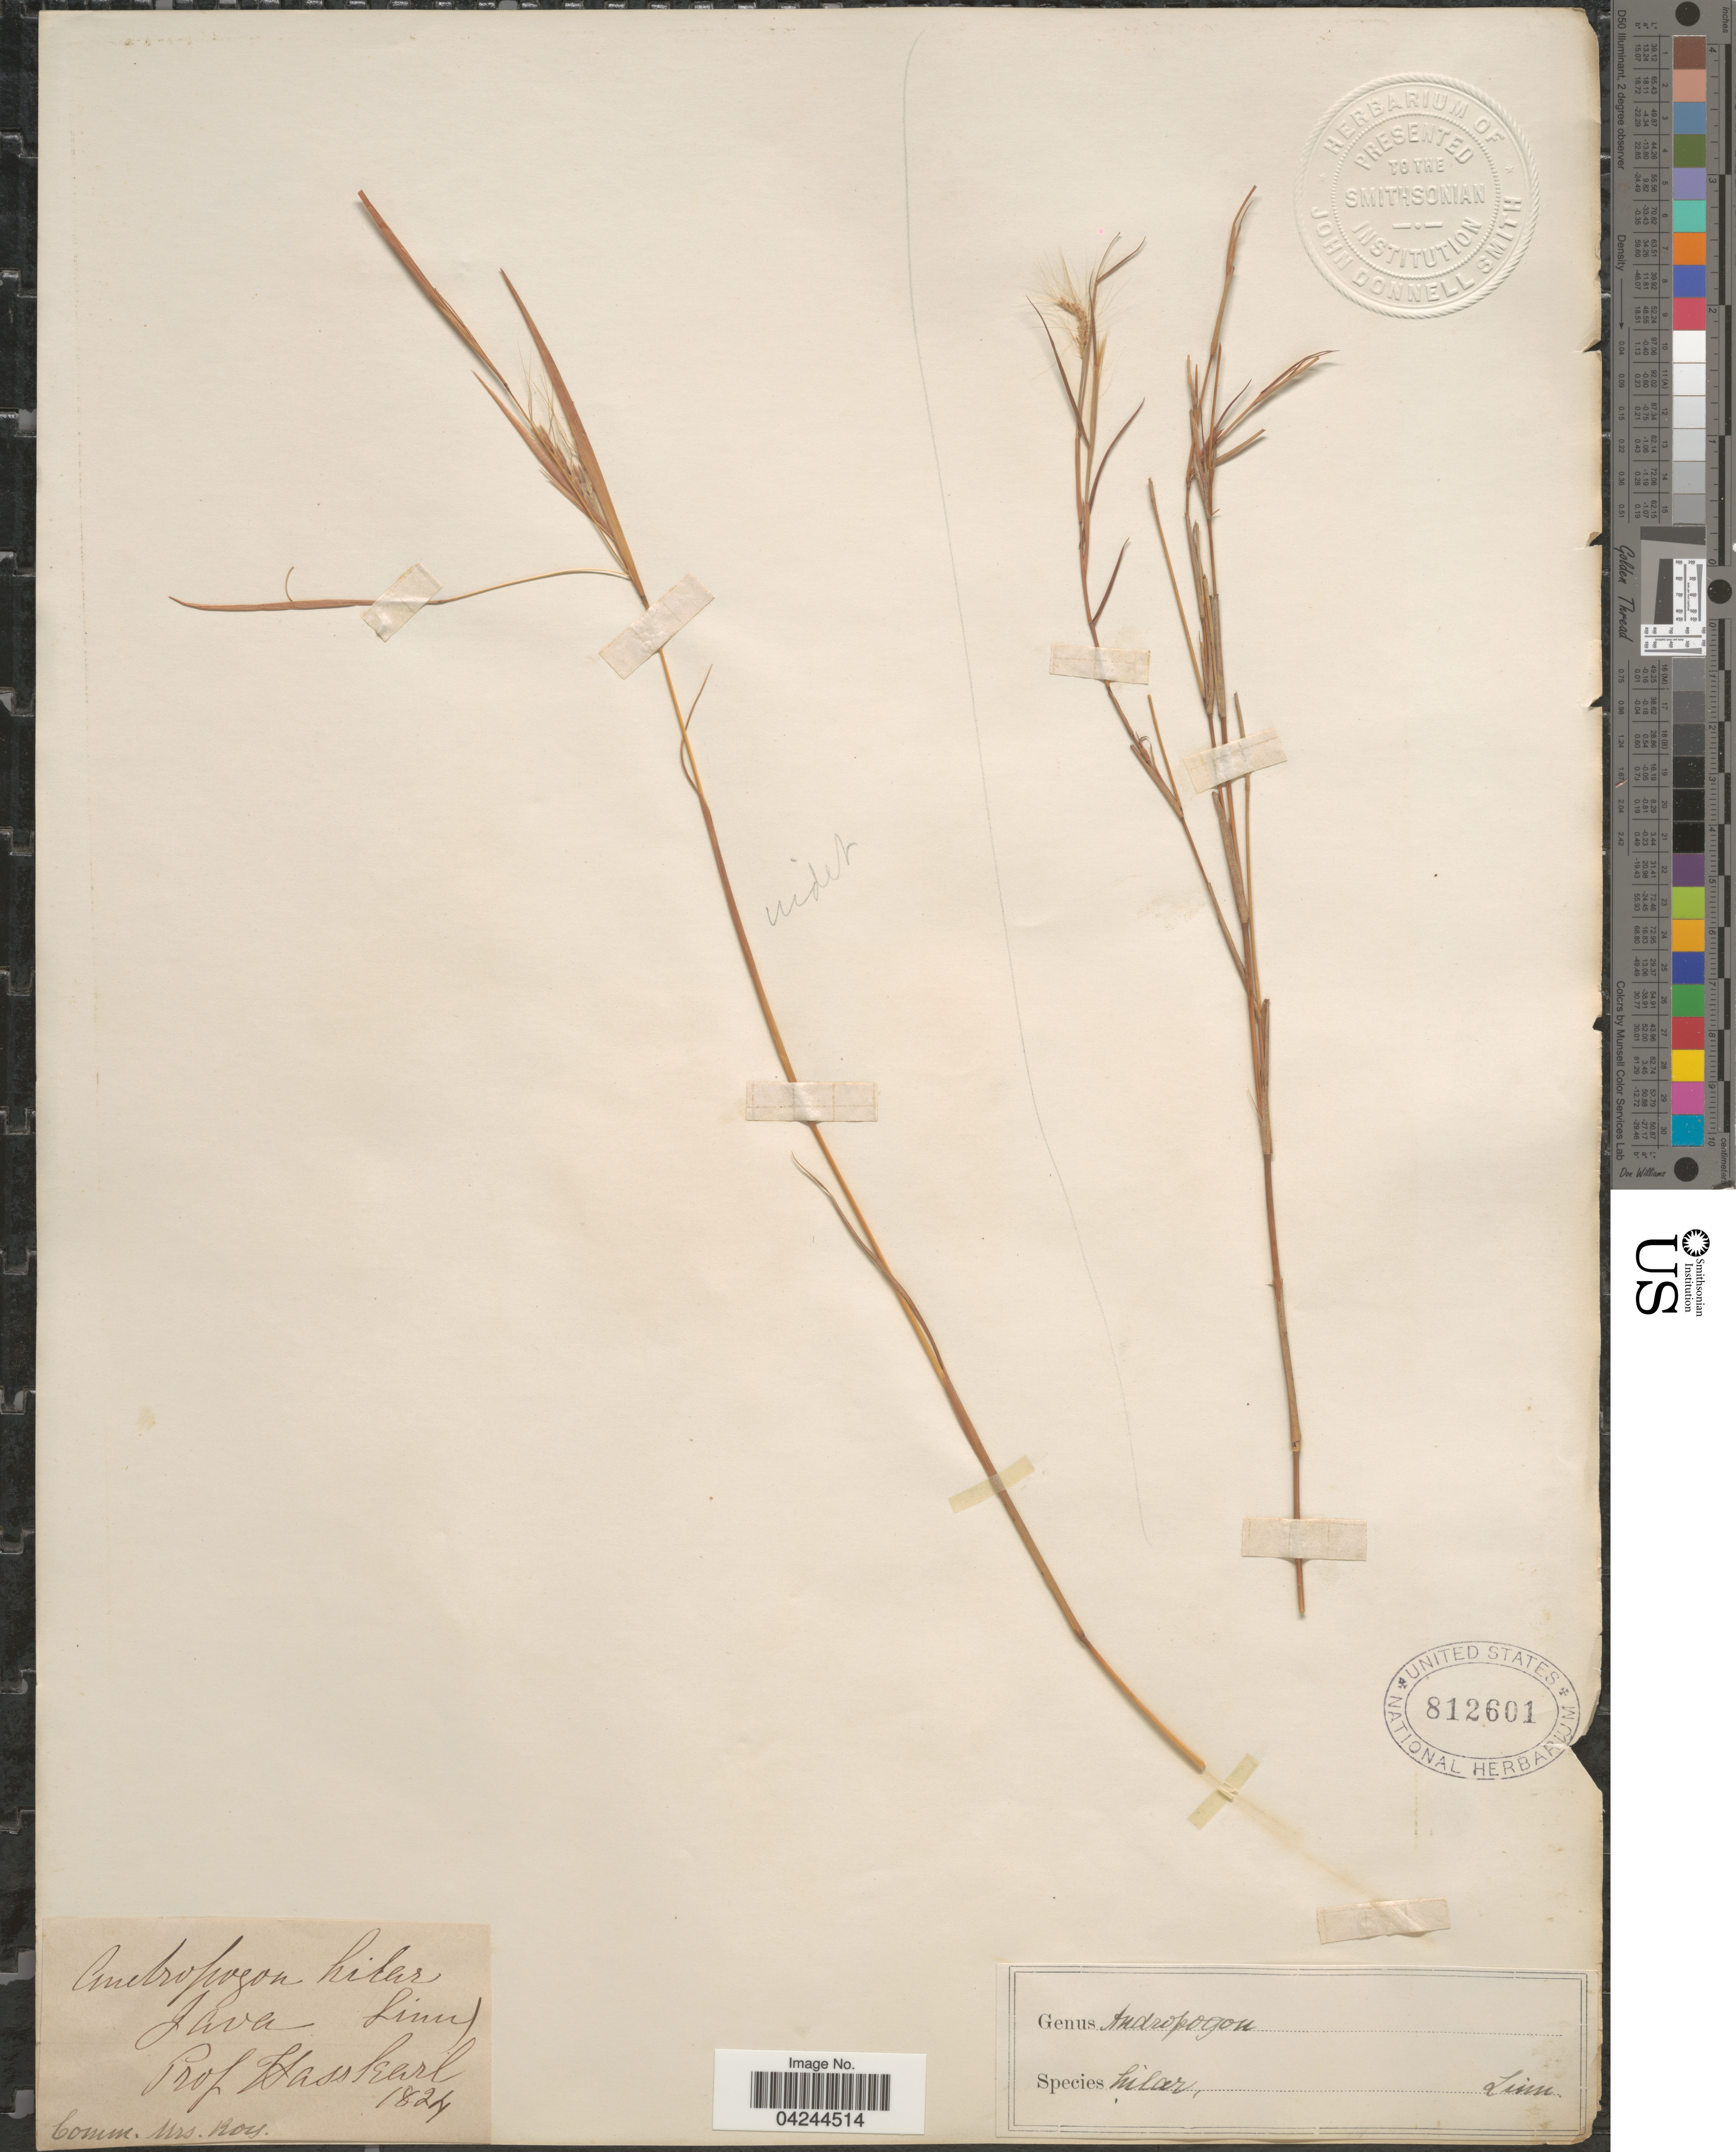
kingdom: Plantae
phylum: Tracheophyta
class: Liliopsida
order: Poales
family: Poaceae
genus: Pogonatherum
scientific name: Pogonatherum crinitum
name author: (Thunb.) Kunth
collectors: Prof. Hasskarl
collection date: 1824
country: Indonesia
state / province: Java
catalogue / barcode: US 812601